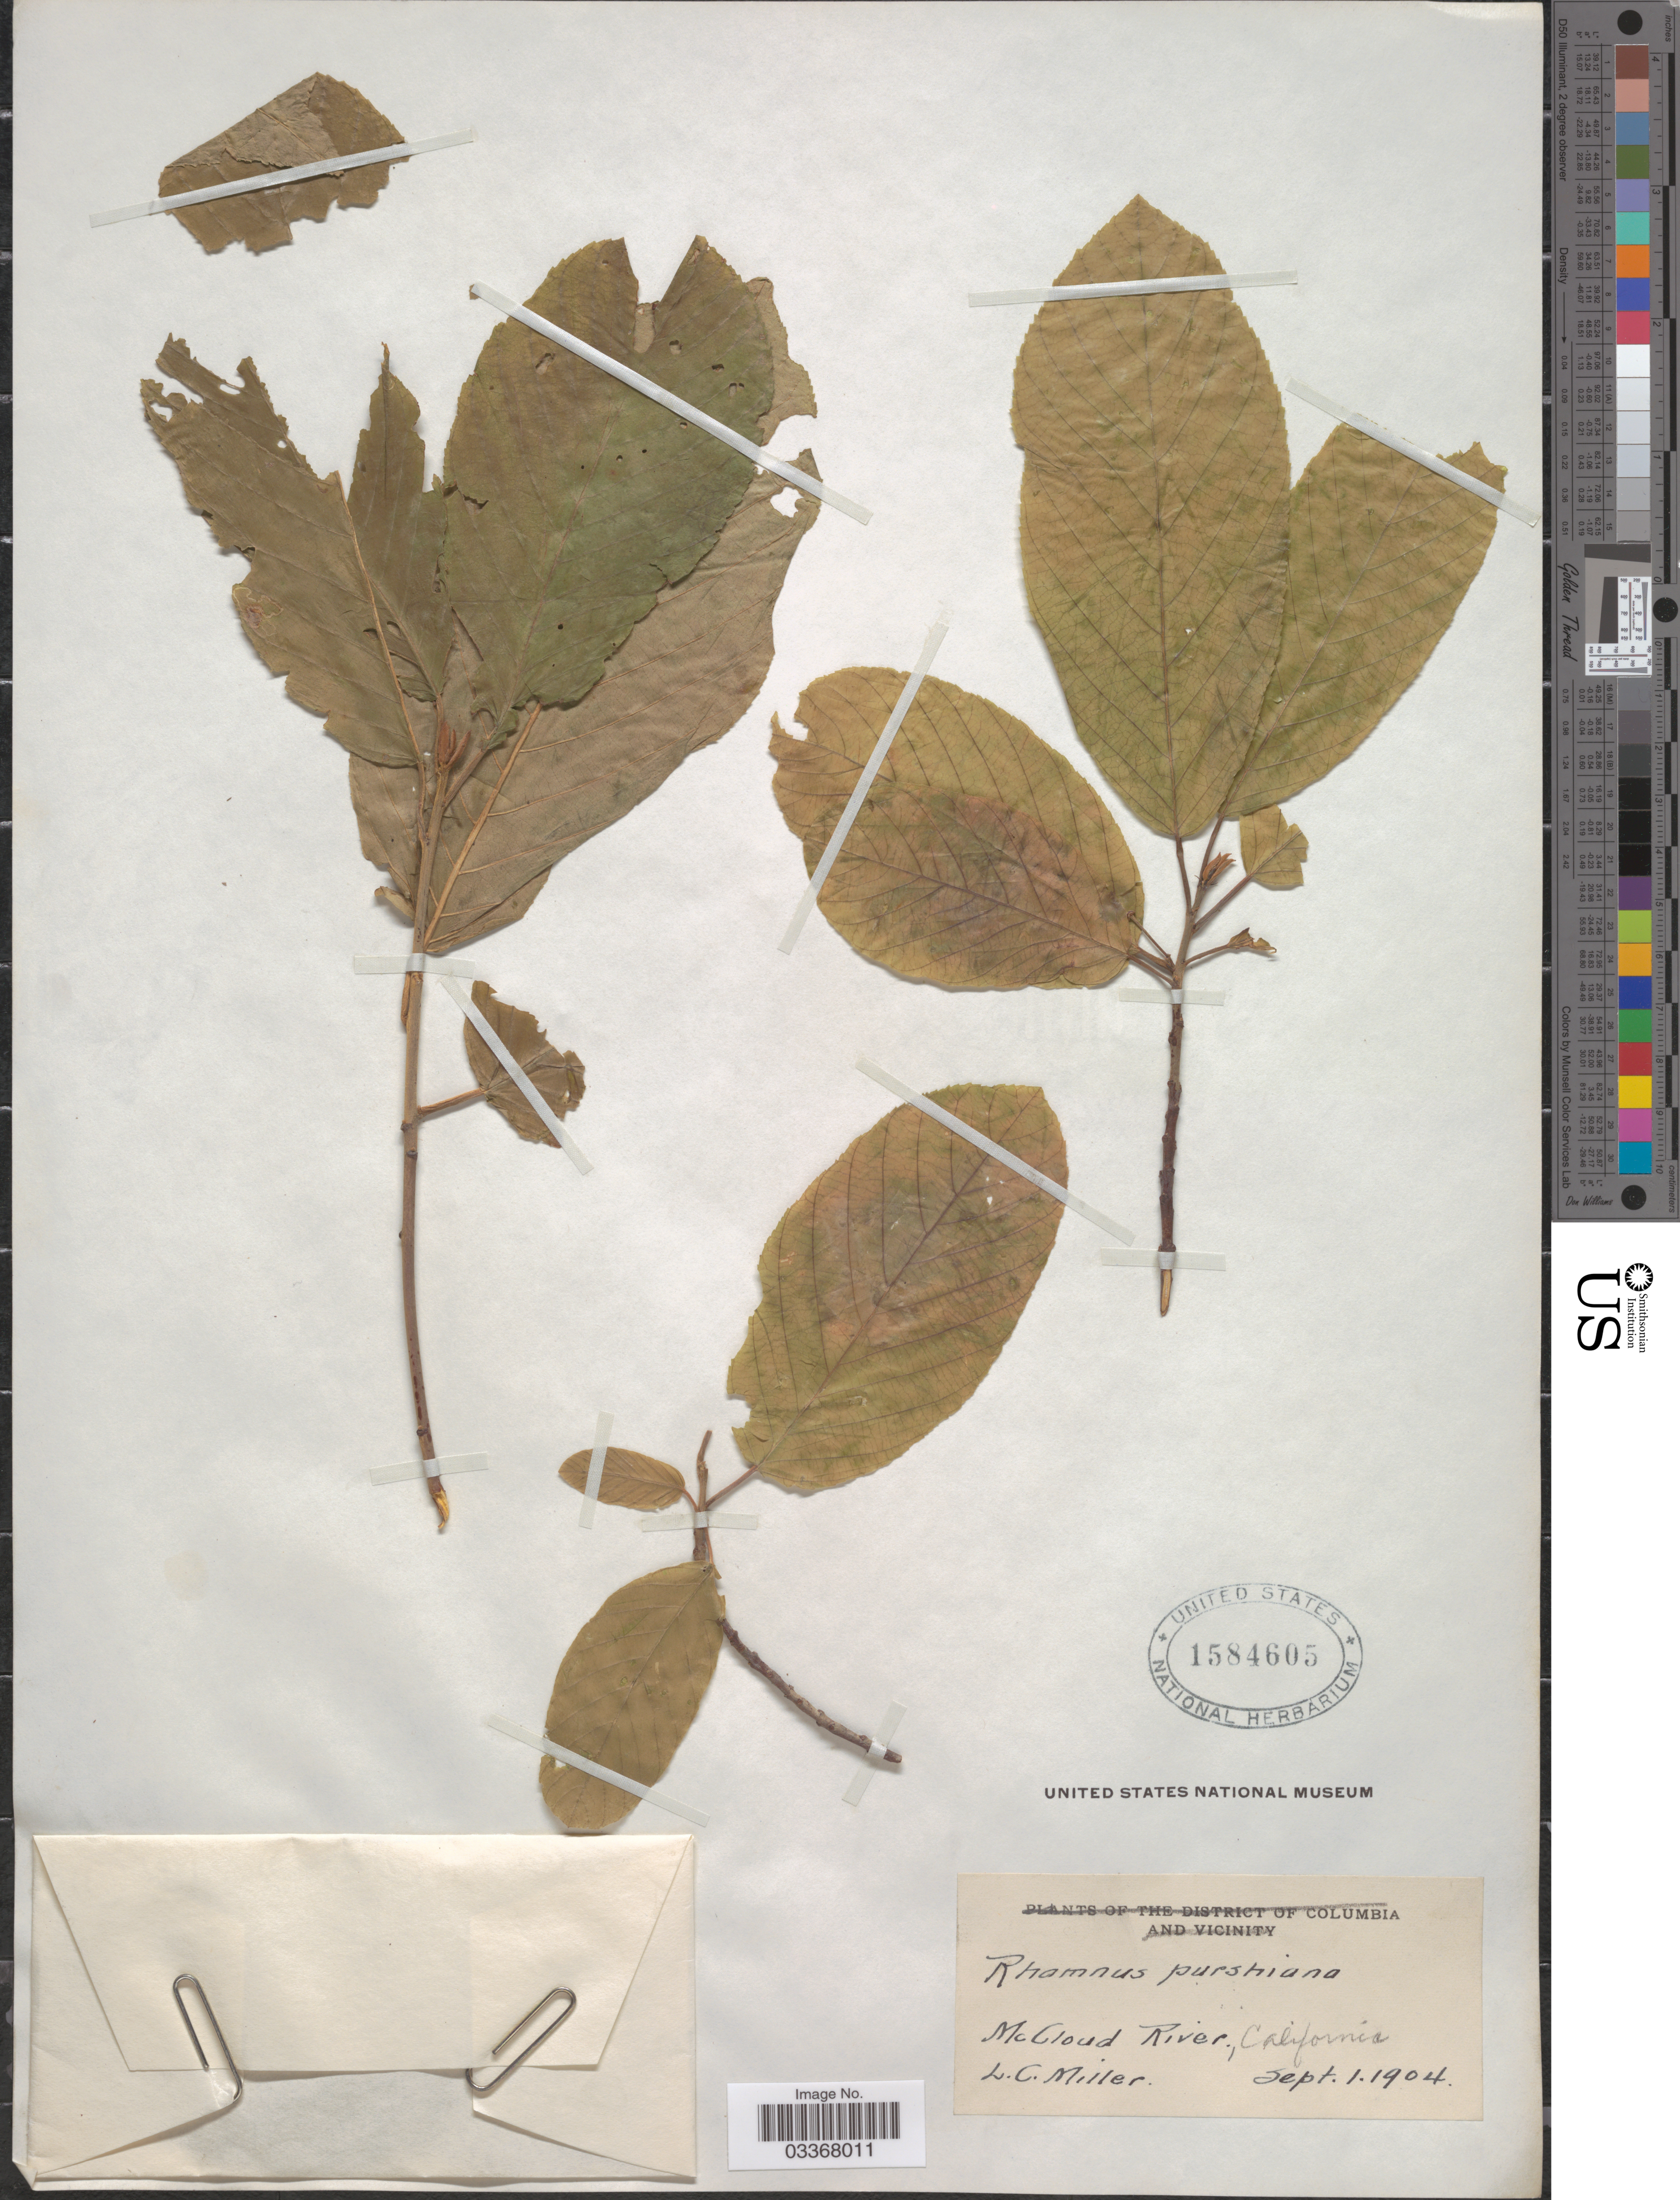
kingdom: Plantae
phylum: Tracheophyta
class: Magnoliopsida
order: Rosales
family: Rhamnaceae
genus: Frangula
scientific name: Frangula purshiana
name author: (DC.) A. Gray ex J.G. Cooper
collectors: L. Miller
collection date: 1904-09-01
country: United States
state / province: California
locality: McCloud River.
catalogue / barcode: US 1584605